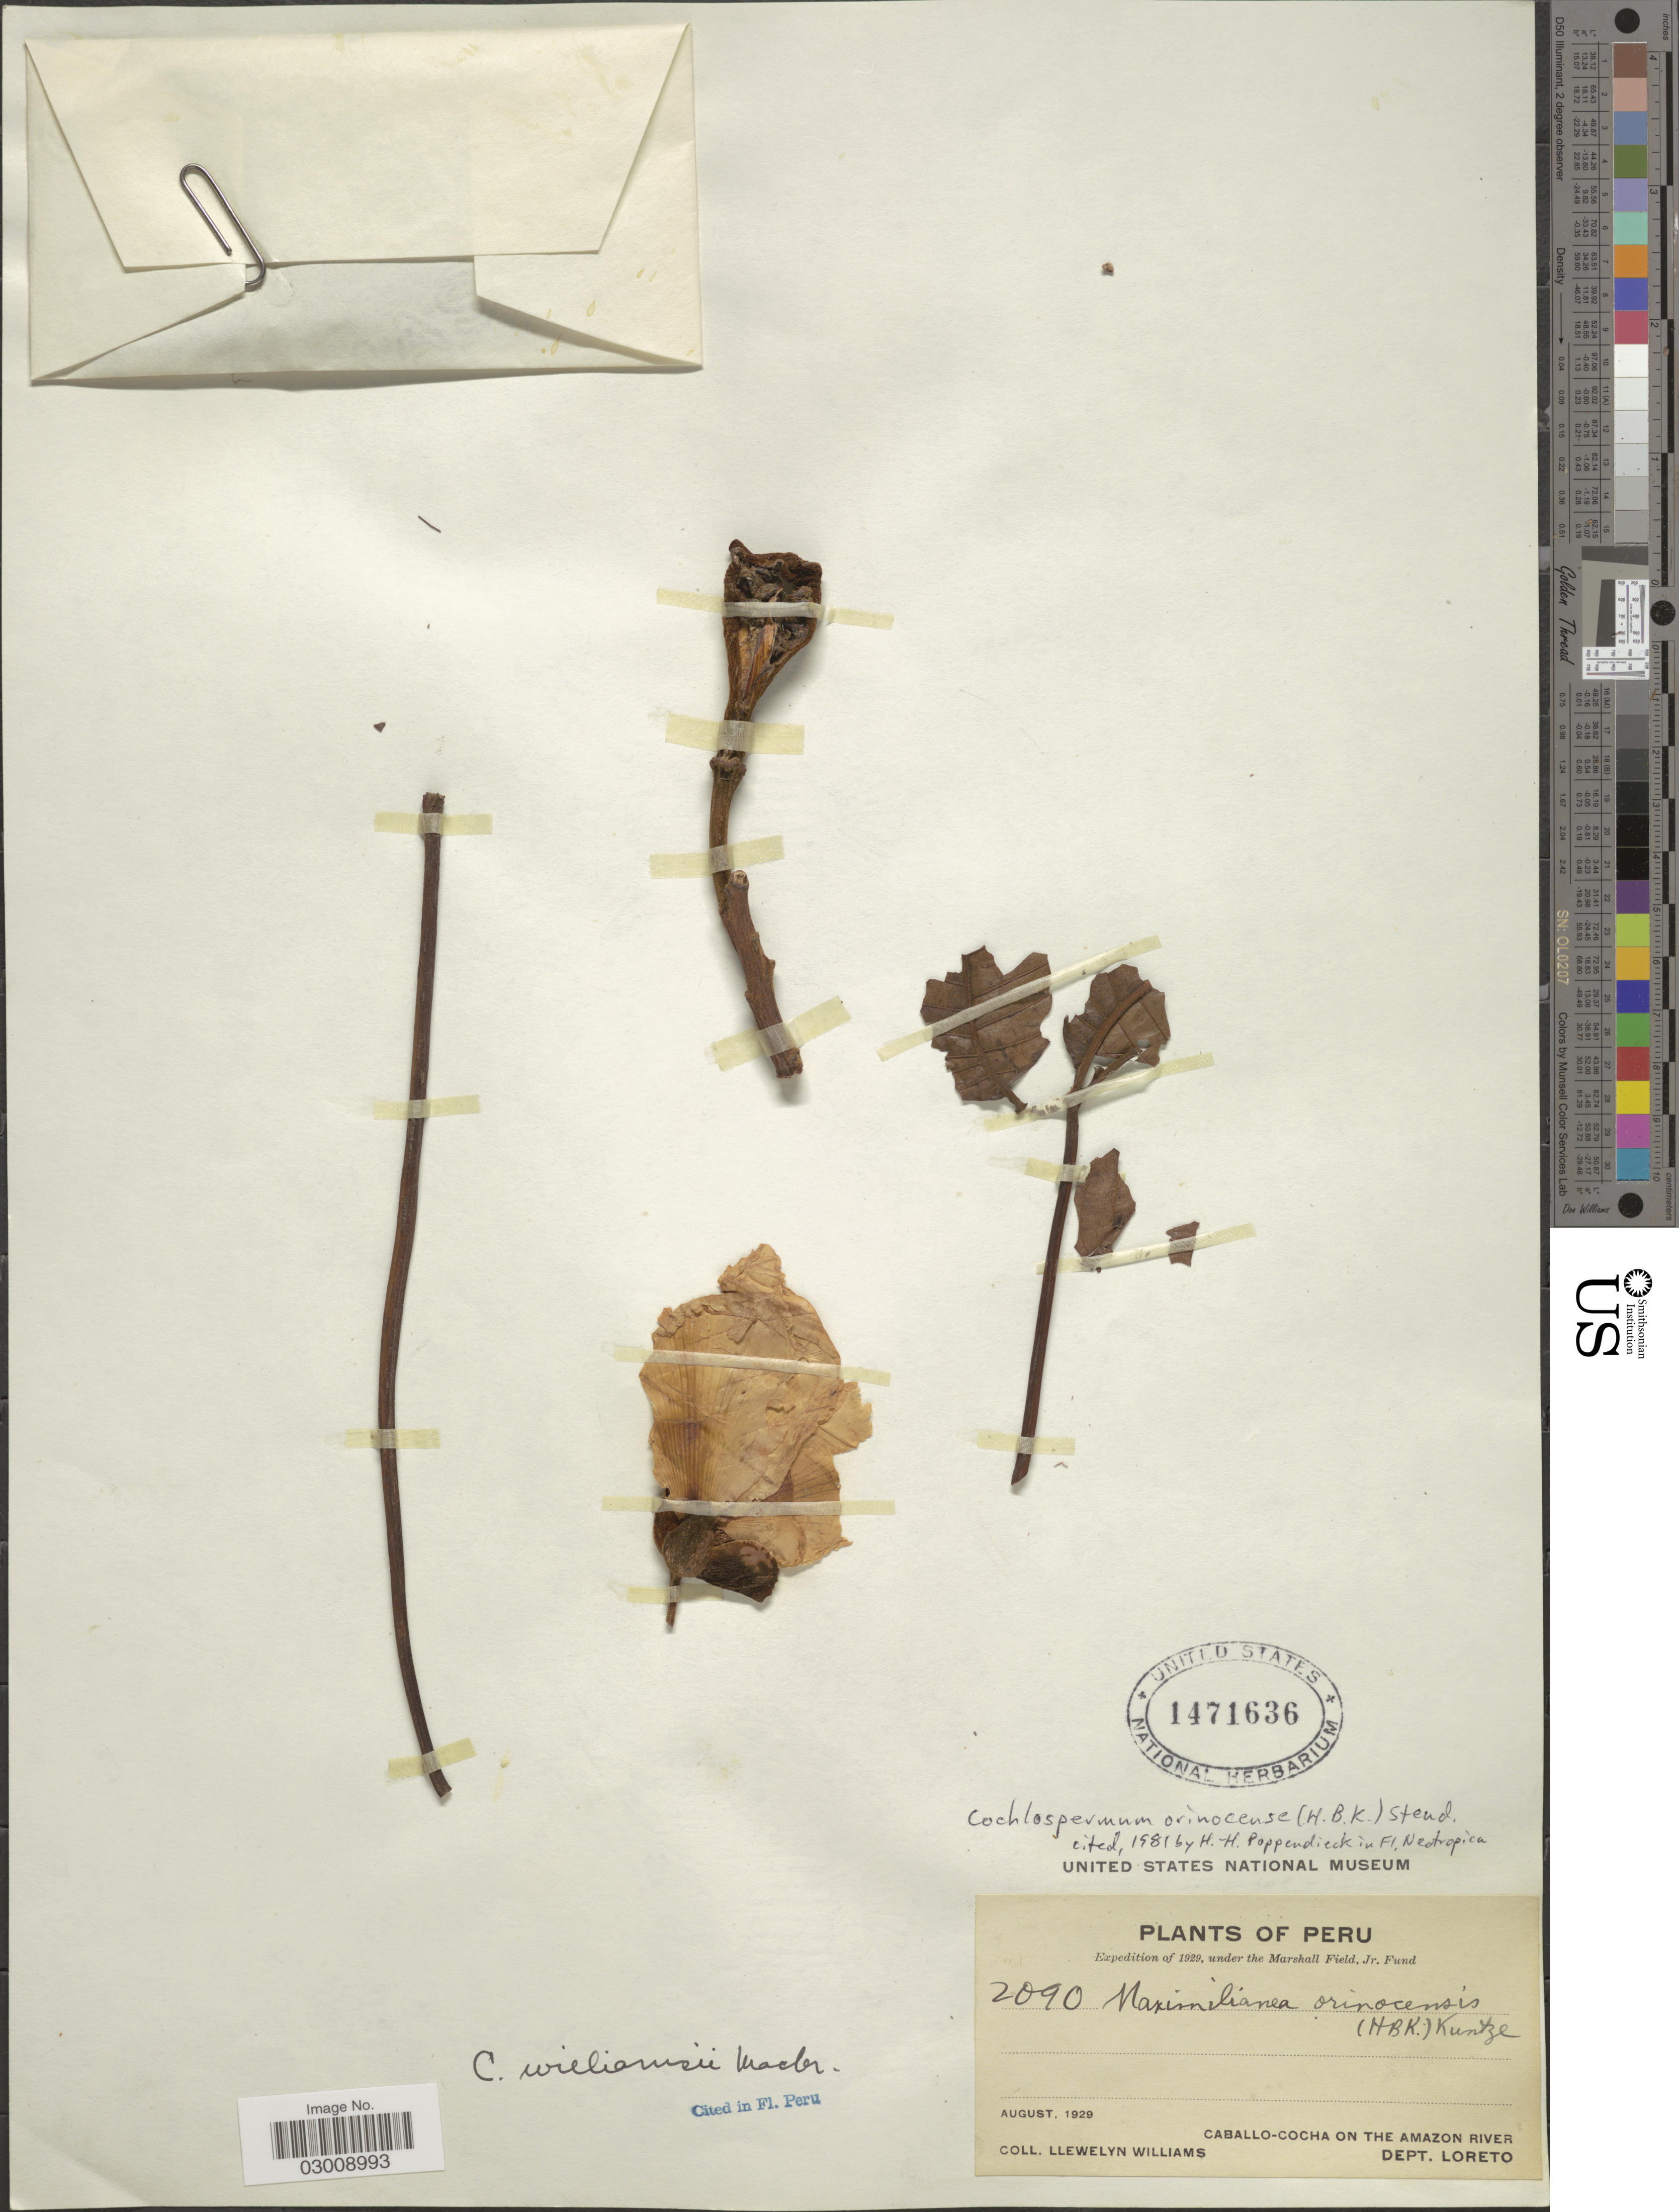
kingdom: Plantae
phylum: Tracheophyta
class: Magnoliopsida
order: Malvales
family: Cochlospermaceae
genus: Cochlospermum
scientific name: Cochlospermum orinocense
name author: (Kunth) Steud.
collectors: Ll. Williams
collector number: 2090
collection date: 1929-08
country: Peru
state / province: Loreto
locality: Caballo-Cocha on the Amazon River. Dept. Loreto.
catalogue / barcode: US 1471636